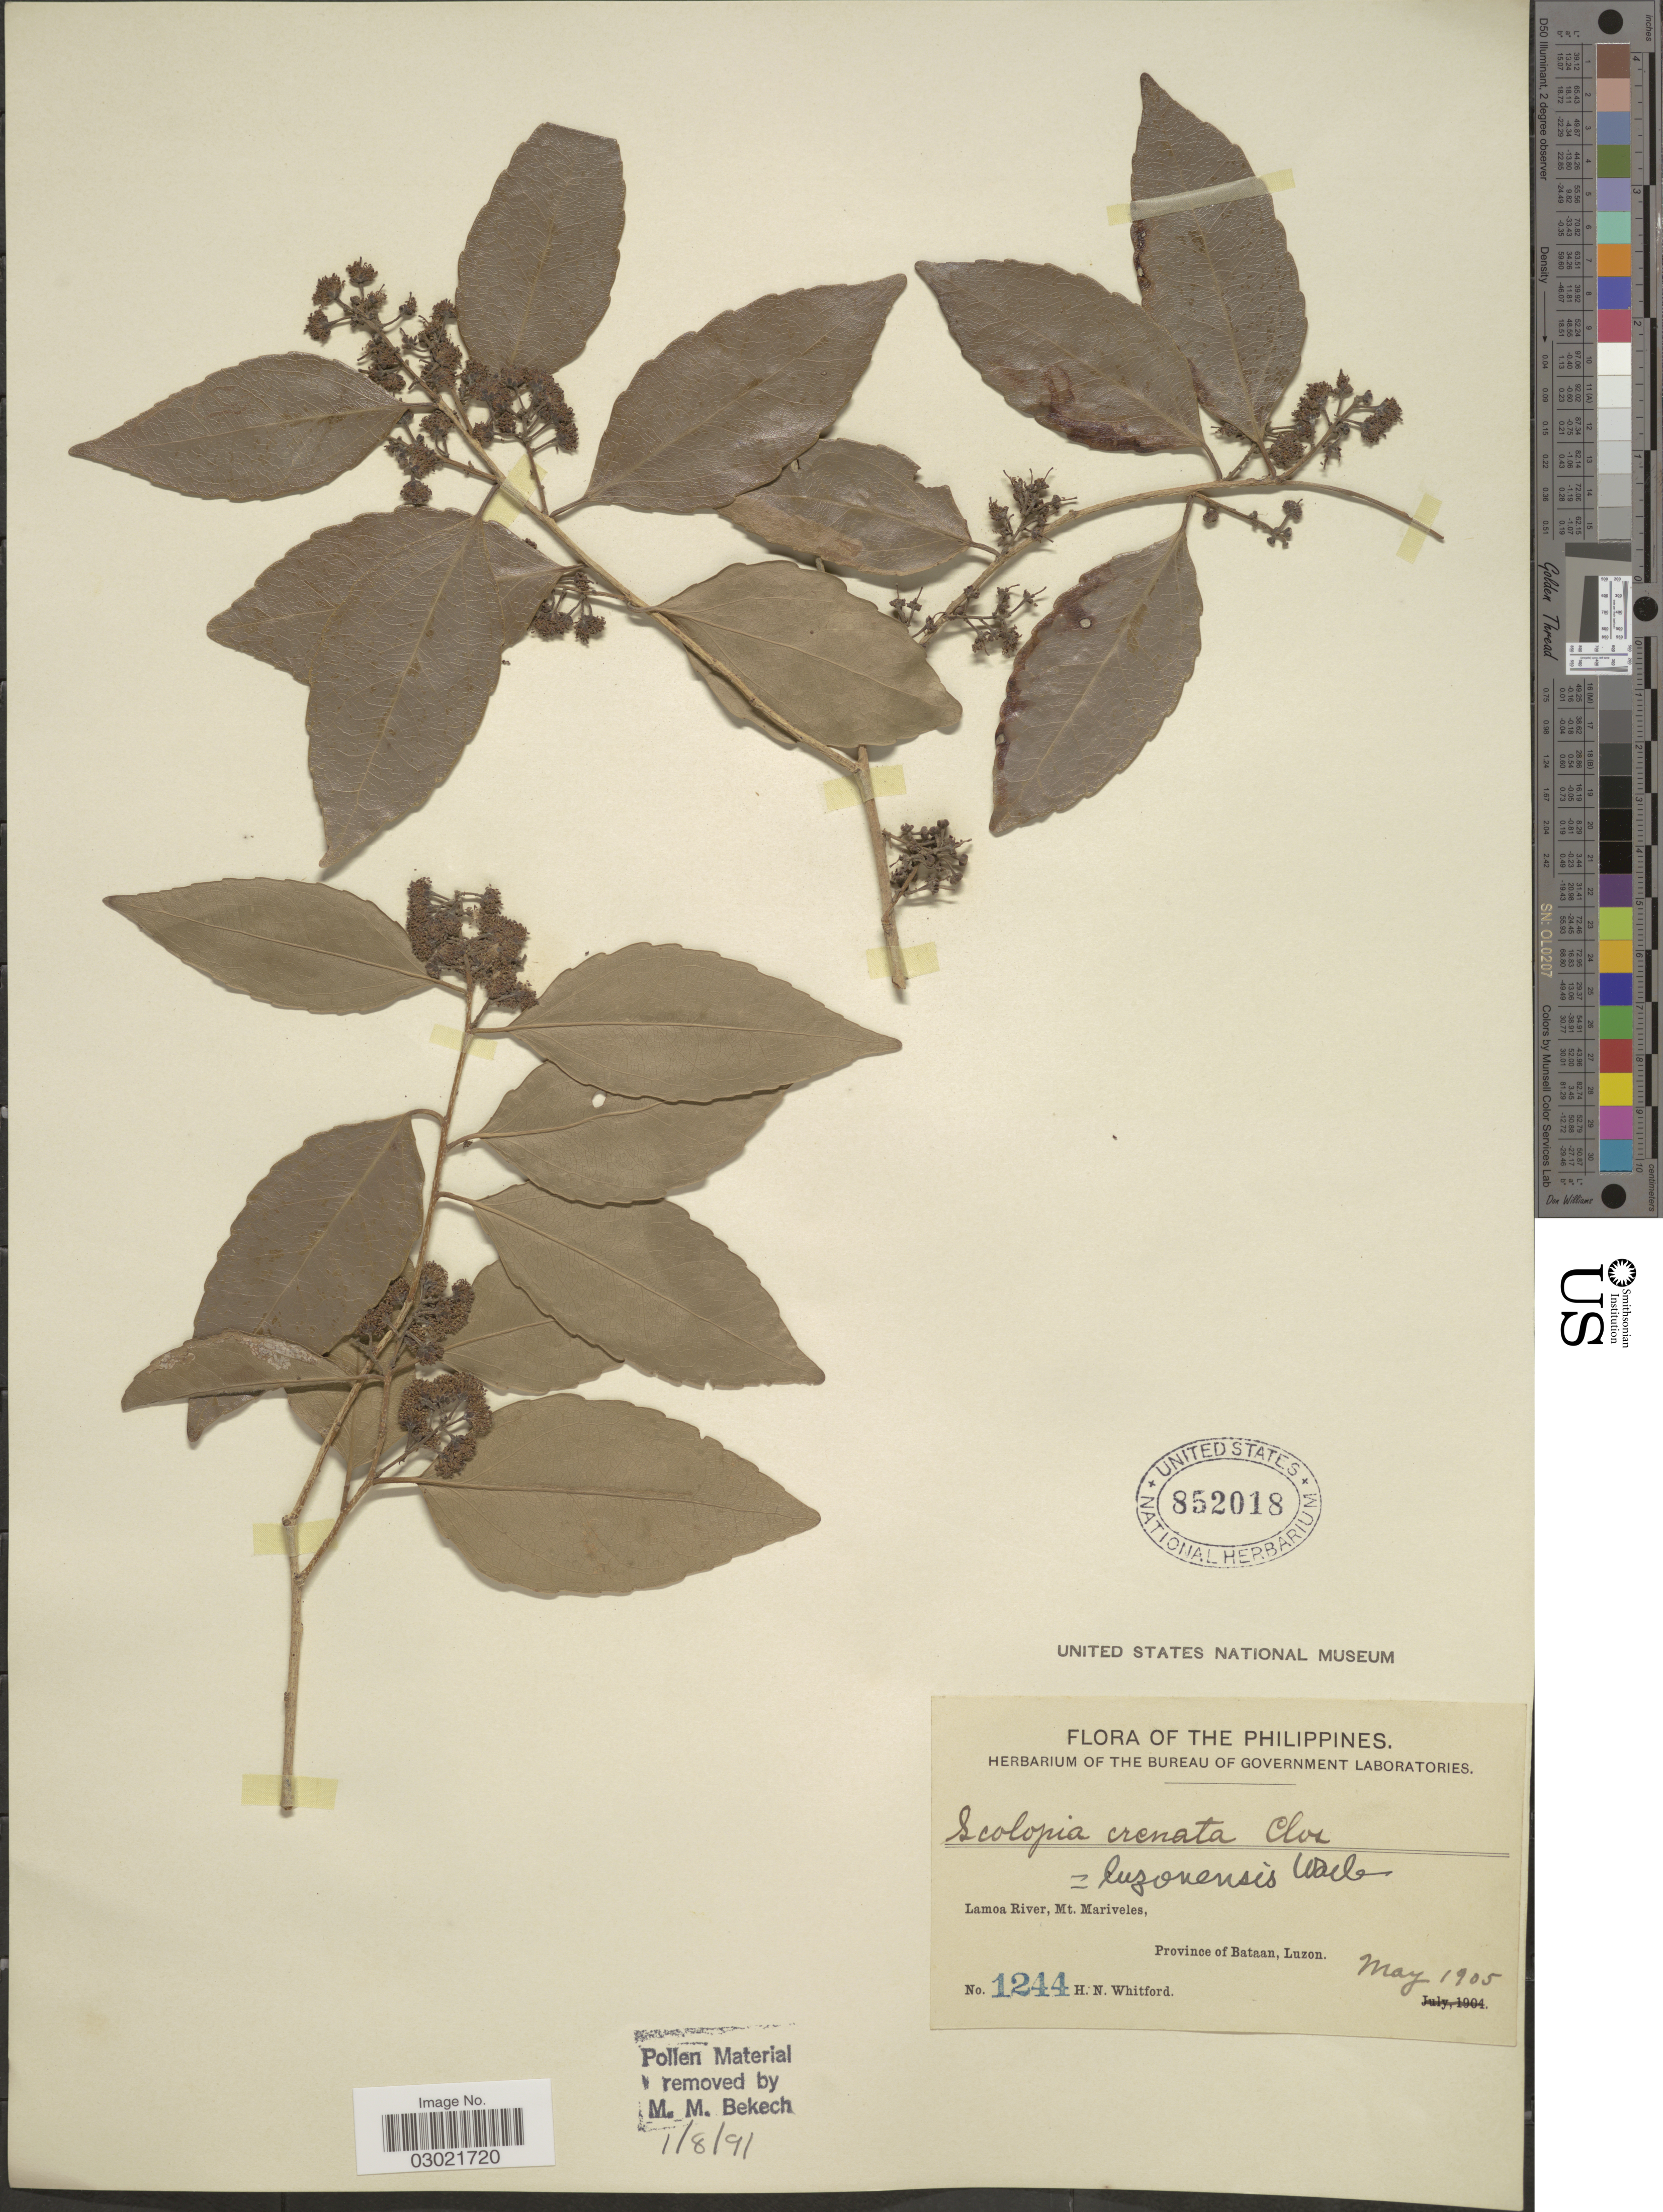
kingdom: Plantae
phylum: Tracheophyta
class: Magnoliopsida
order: Malpighiales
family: Salicaceae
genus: Scolopia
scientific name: Scolopia luzonensis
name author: (C. Presl) Warb.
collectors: H. N. Whitford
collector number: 1244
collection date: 1905-05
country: Philippines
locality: Lamoa River, Mt. Mariveles, Province of Bataan, Luzon.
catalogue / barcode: US 852018